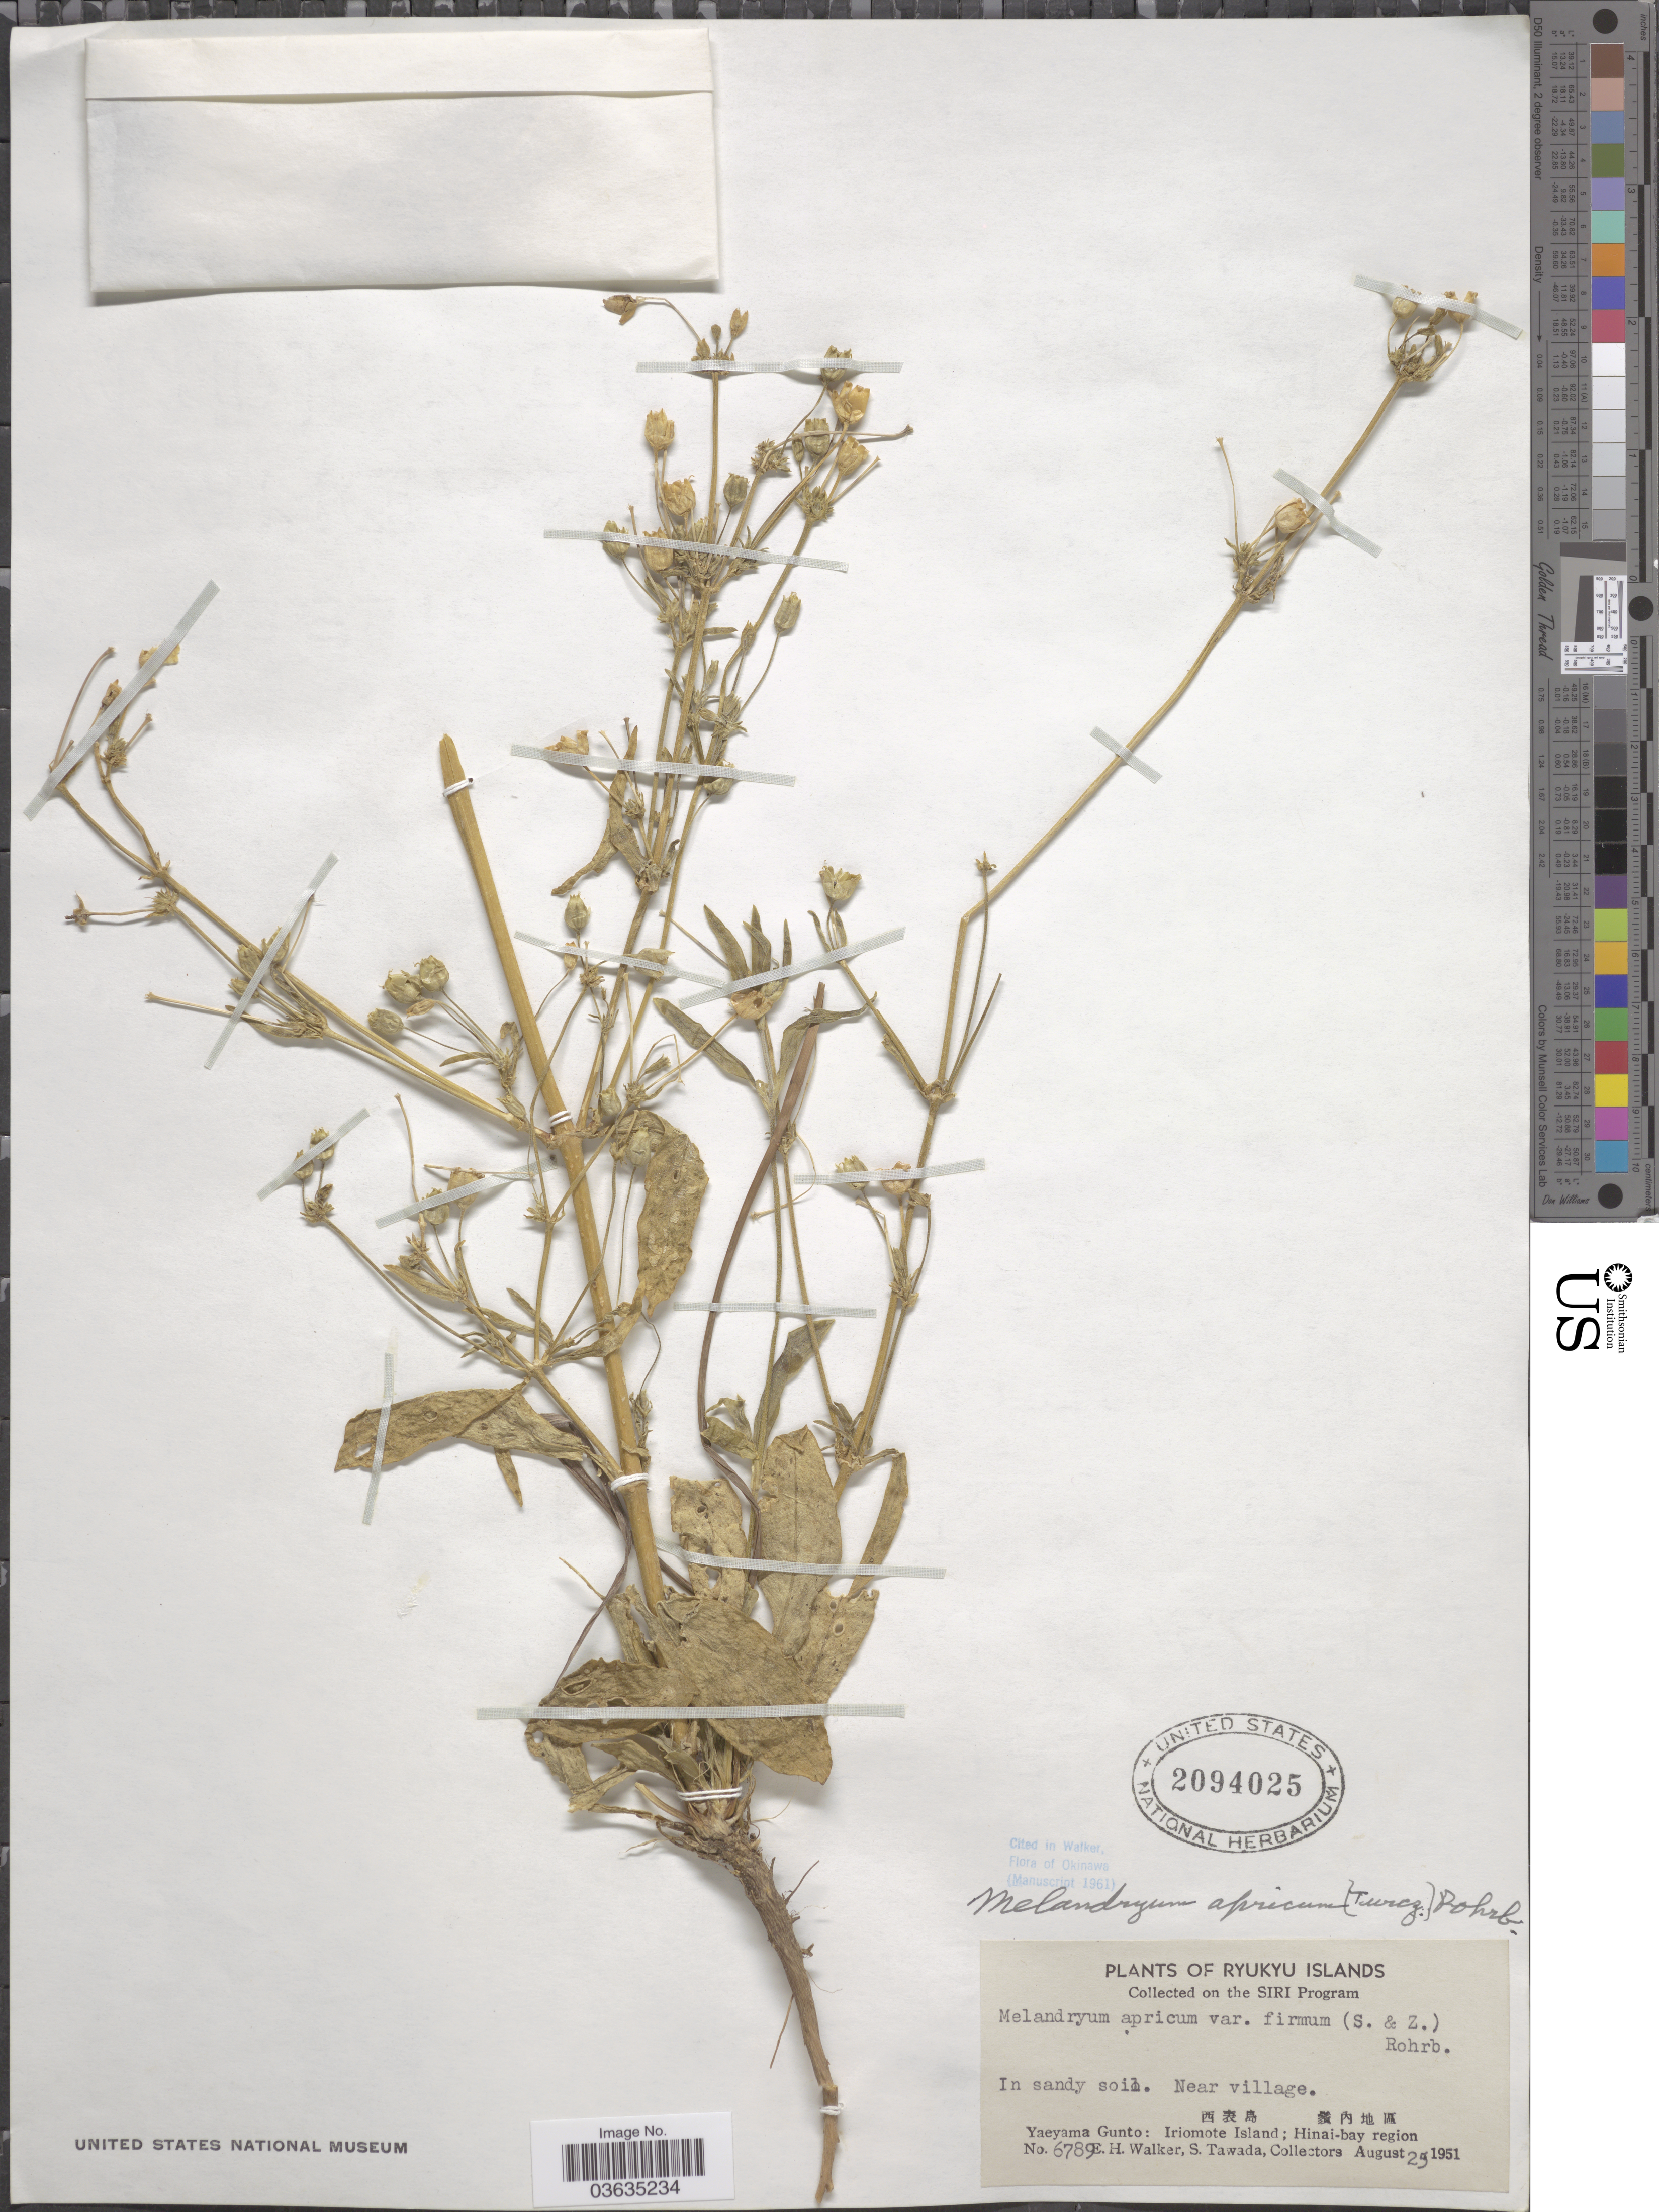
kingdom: Plantae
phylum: Tracheophyta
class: Magnoliopsida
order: Caryophyllales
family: Caryophyllaceae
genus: Silene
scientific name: Silene aprica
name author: Turcz. ex Fisch. & C.A. Mey.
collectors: E. H. Walker & S. Tawada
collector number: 6789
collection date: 1951-08-25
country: Japan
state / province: Okinawa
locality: Ryukyu Islands. Near village. Yaeyama Gunto: Iriomote Island; Hinai-bay region.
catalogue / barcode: US 2094025